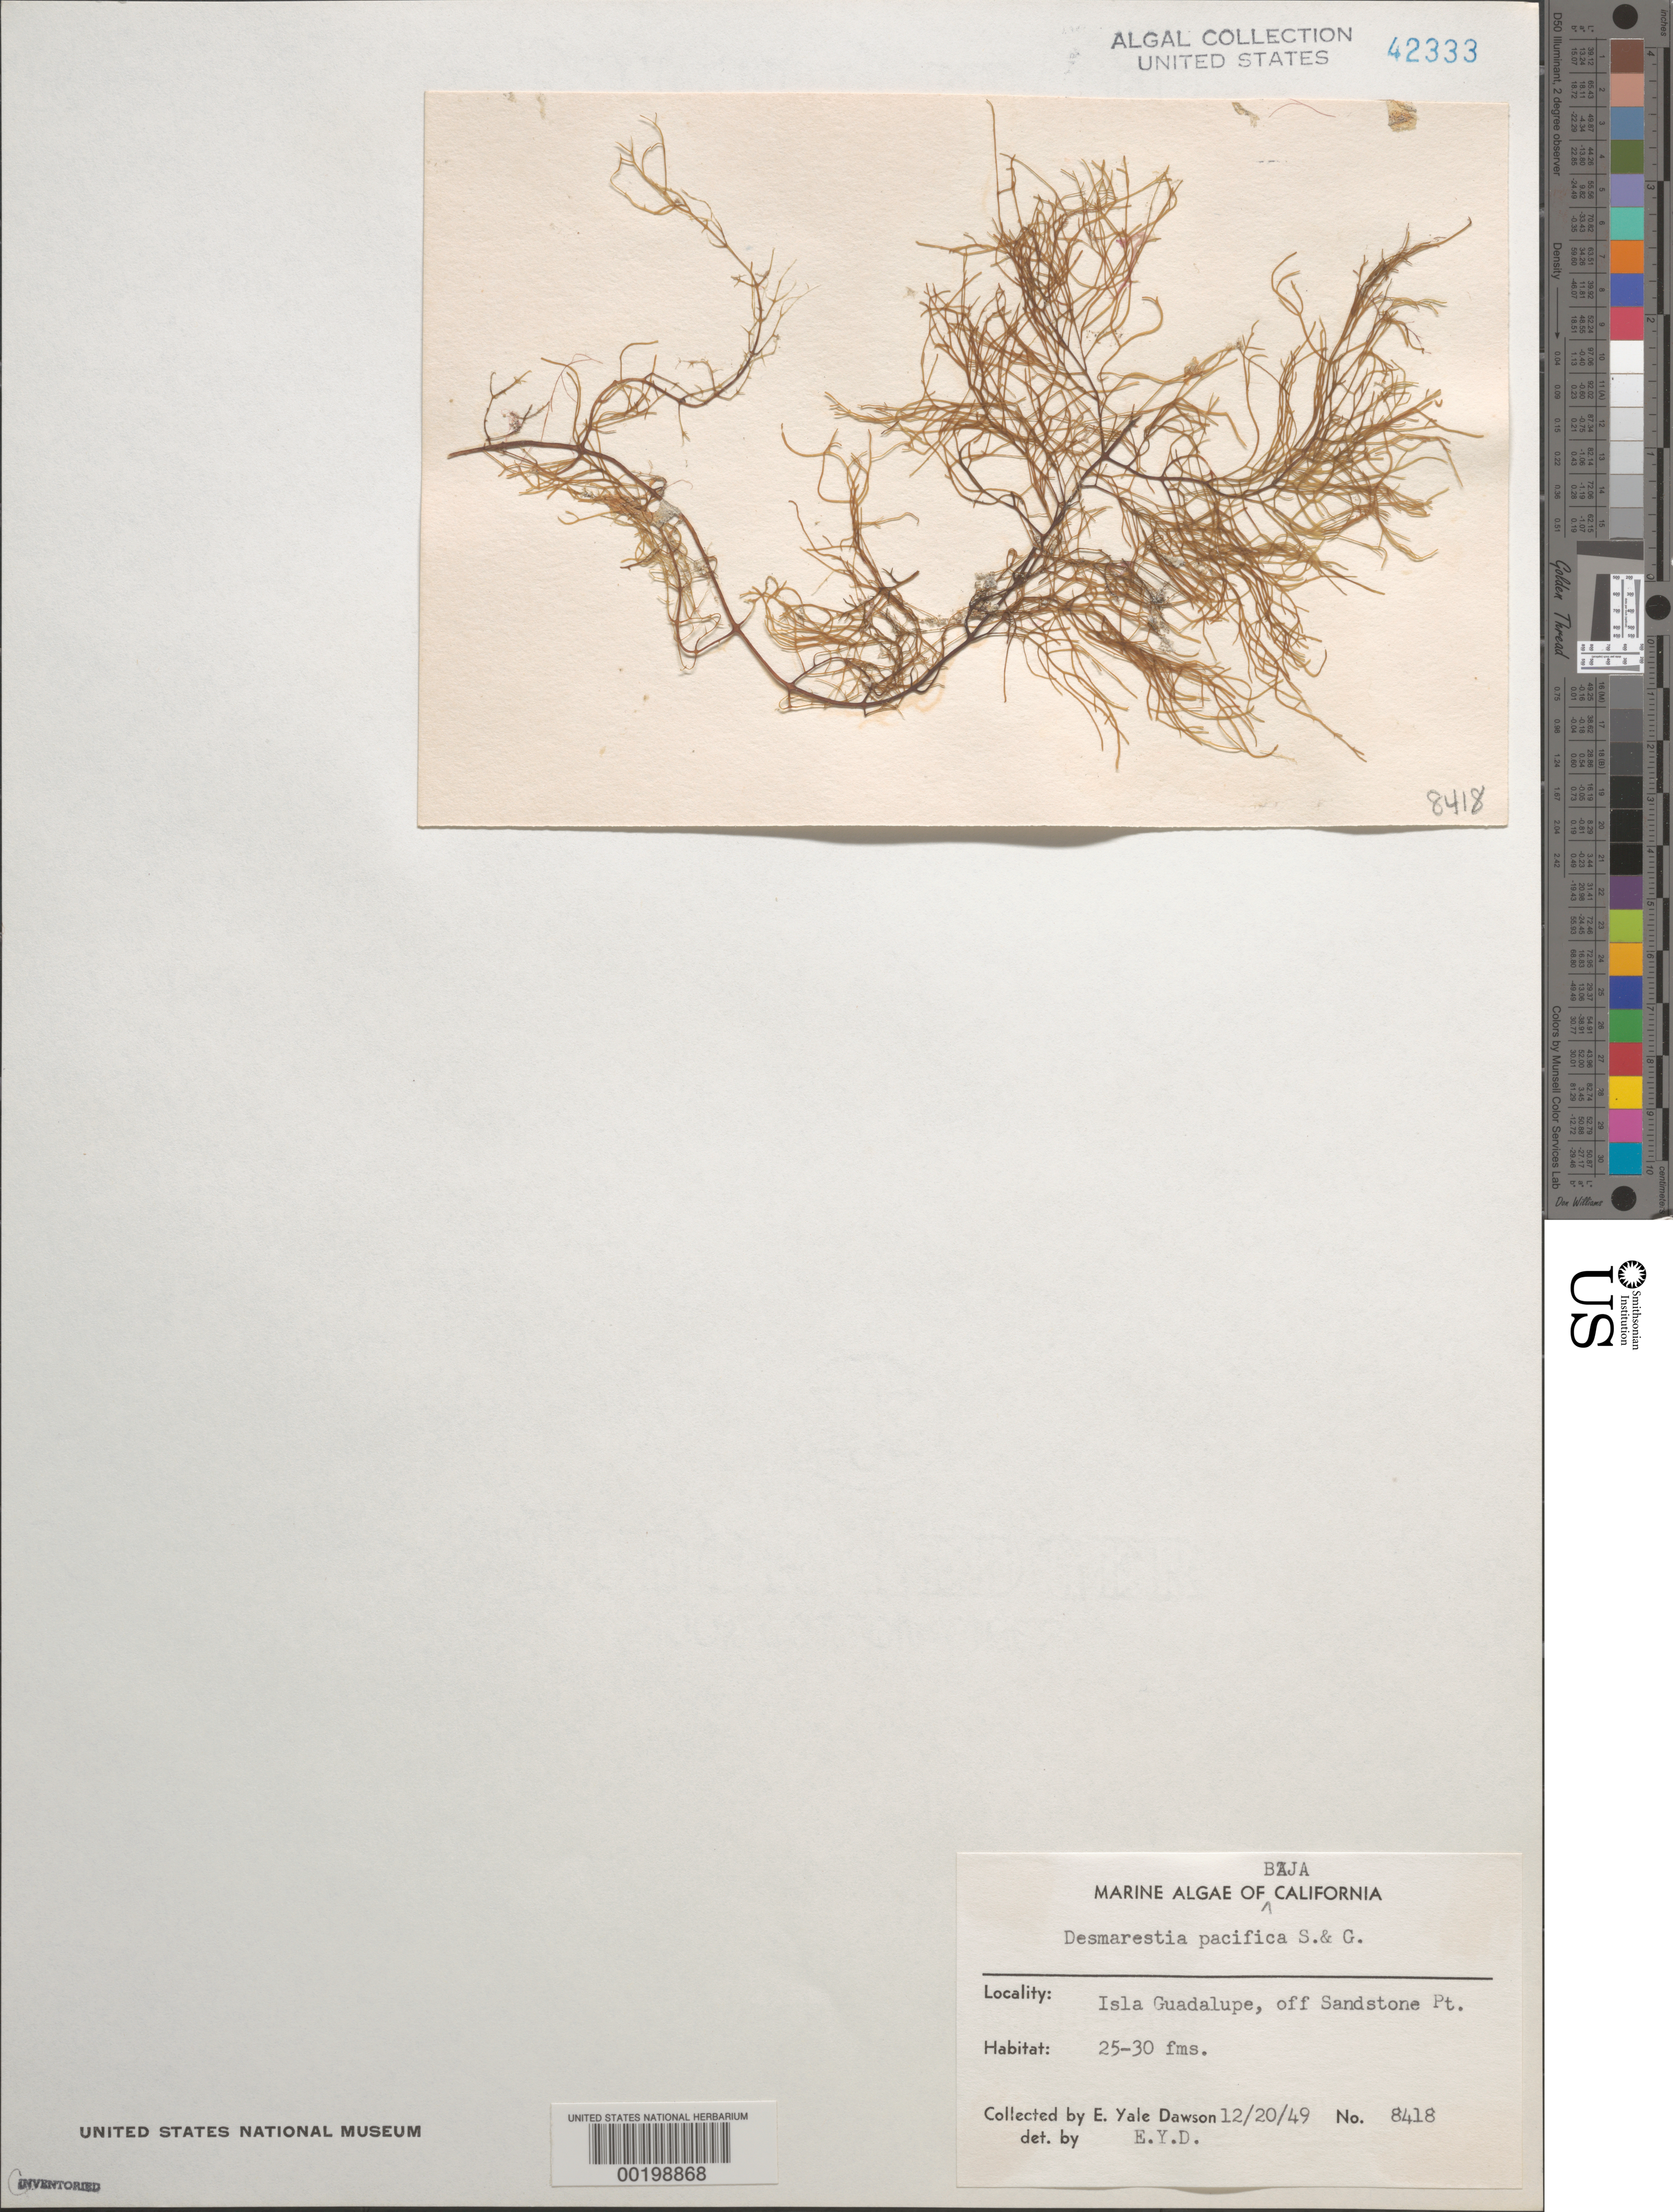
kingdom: Chromista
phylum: Ochrophyta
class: Phaeophyceae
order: Desmarestiales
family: Desmarestiaceae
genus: Desmarestia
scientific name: Desmarestia viridis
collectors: E. Y. Dawson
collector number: EYD 8418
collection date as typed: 20 Dec 1949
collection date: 1949-12-20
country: Mexico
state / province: Baja California Norte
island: Isla Guadalupe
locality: Off Sandstone Point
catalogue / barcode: US 42333